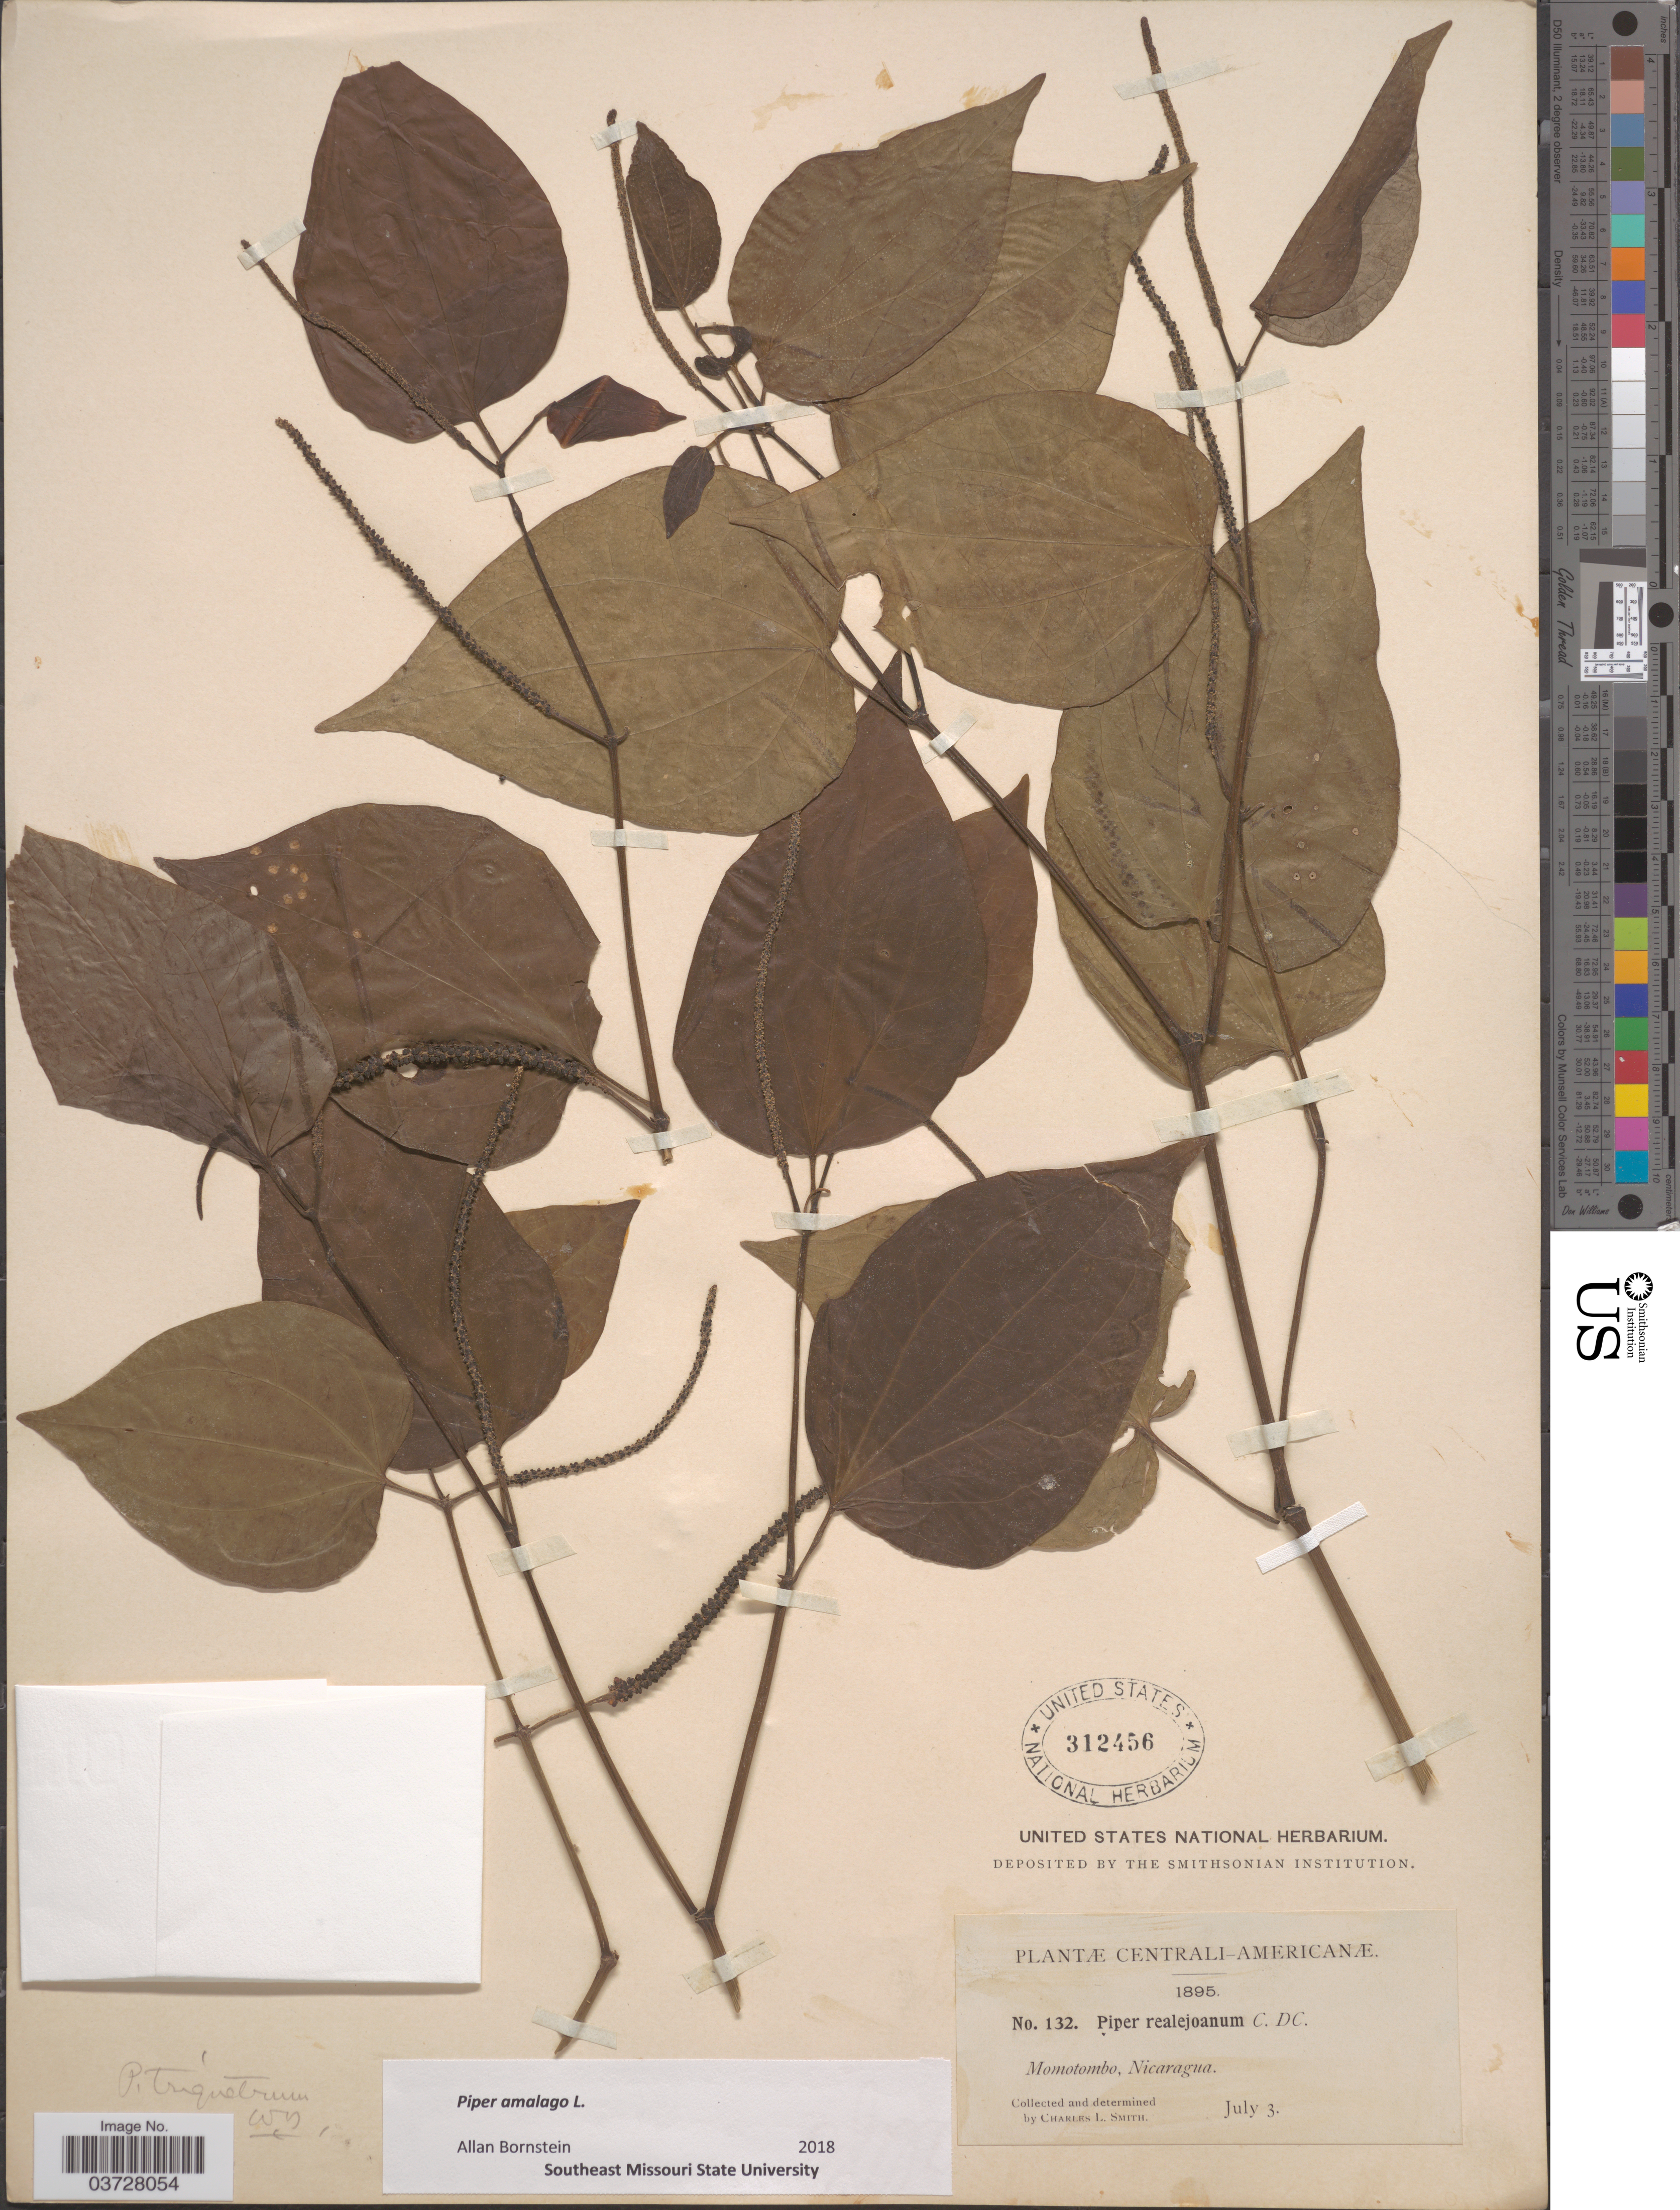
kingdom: Plantae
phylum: Tracheophyta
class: Magnoliopsida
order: Piperales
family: Piperaceae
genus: Piper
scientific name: Piper amalago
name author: L.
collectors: C. L. Smith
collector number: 132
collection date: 1895-07-03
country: Nicaragua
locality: Momotombo.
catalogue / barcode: US 312456